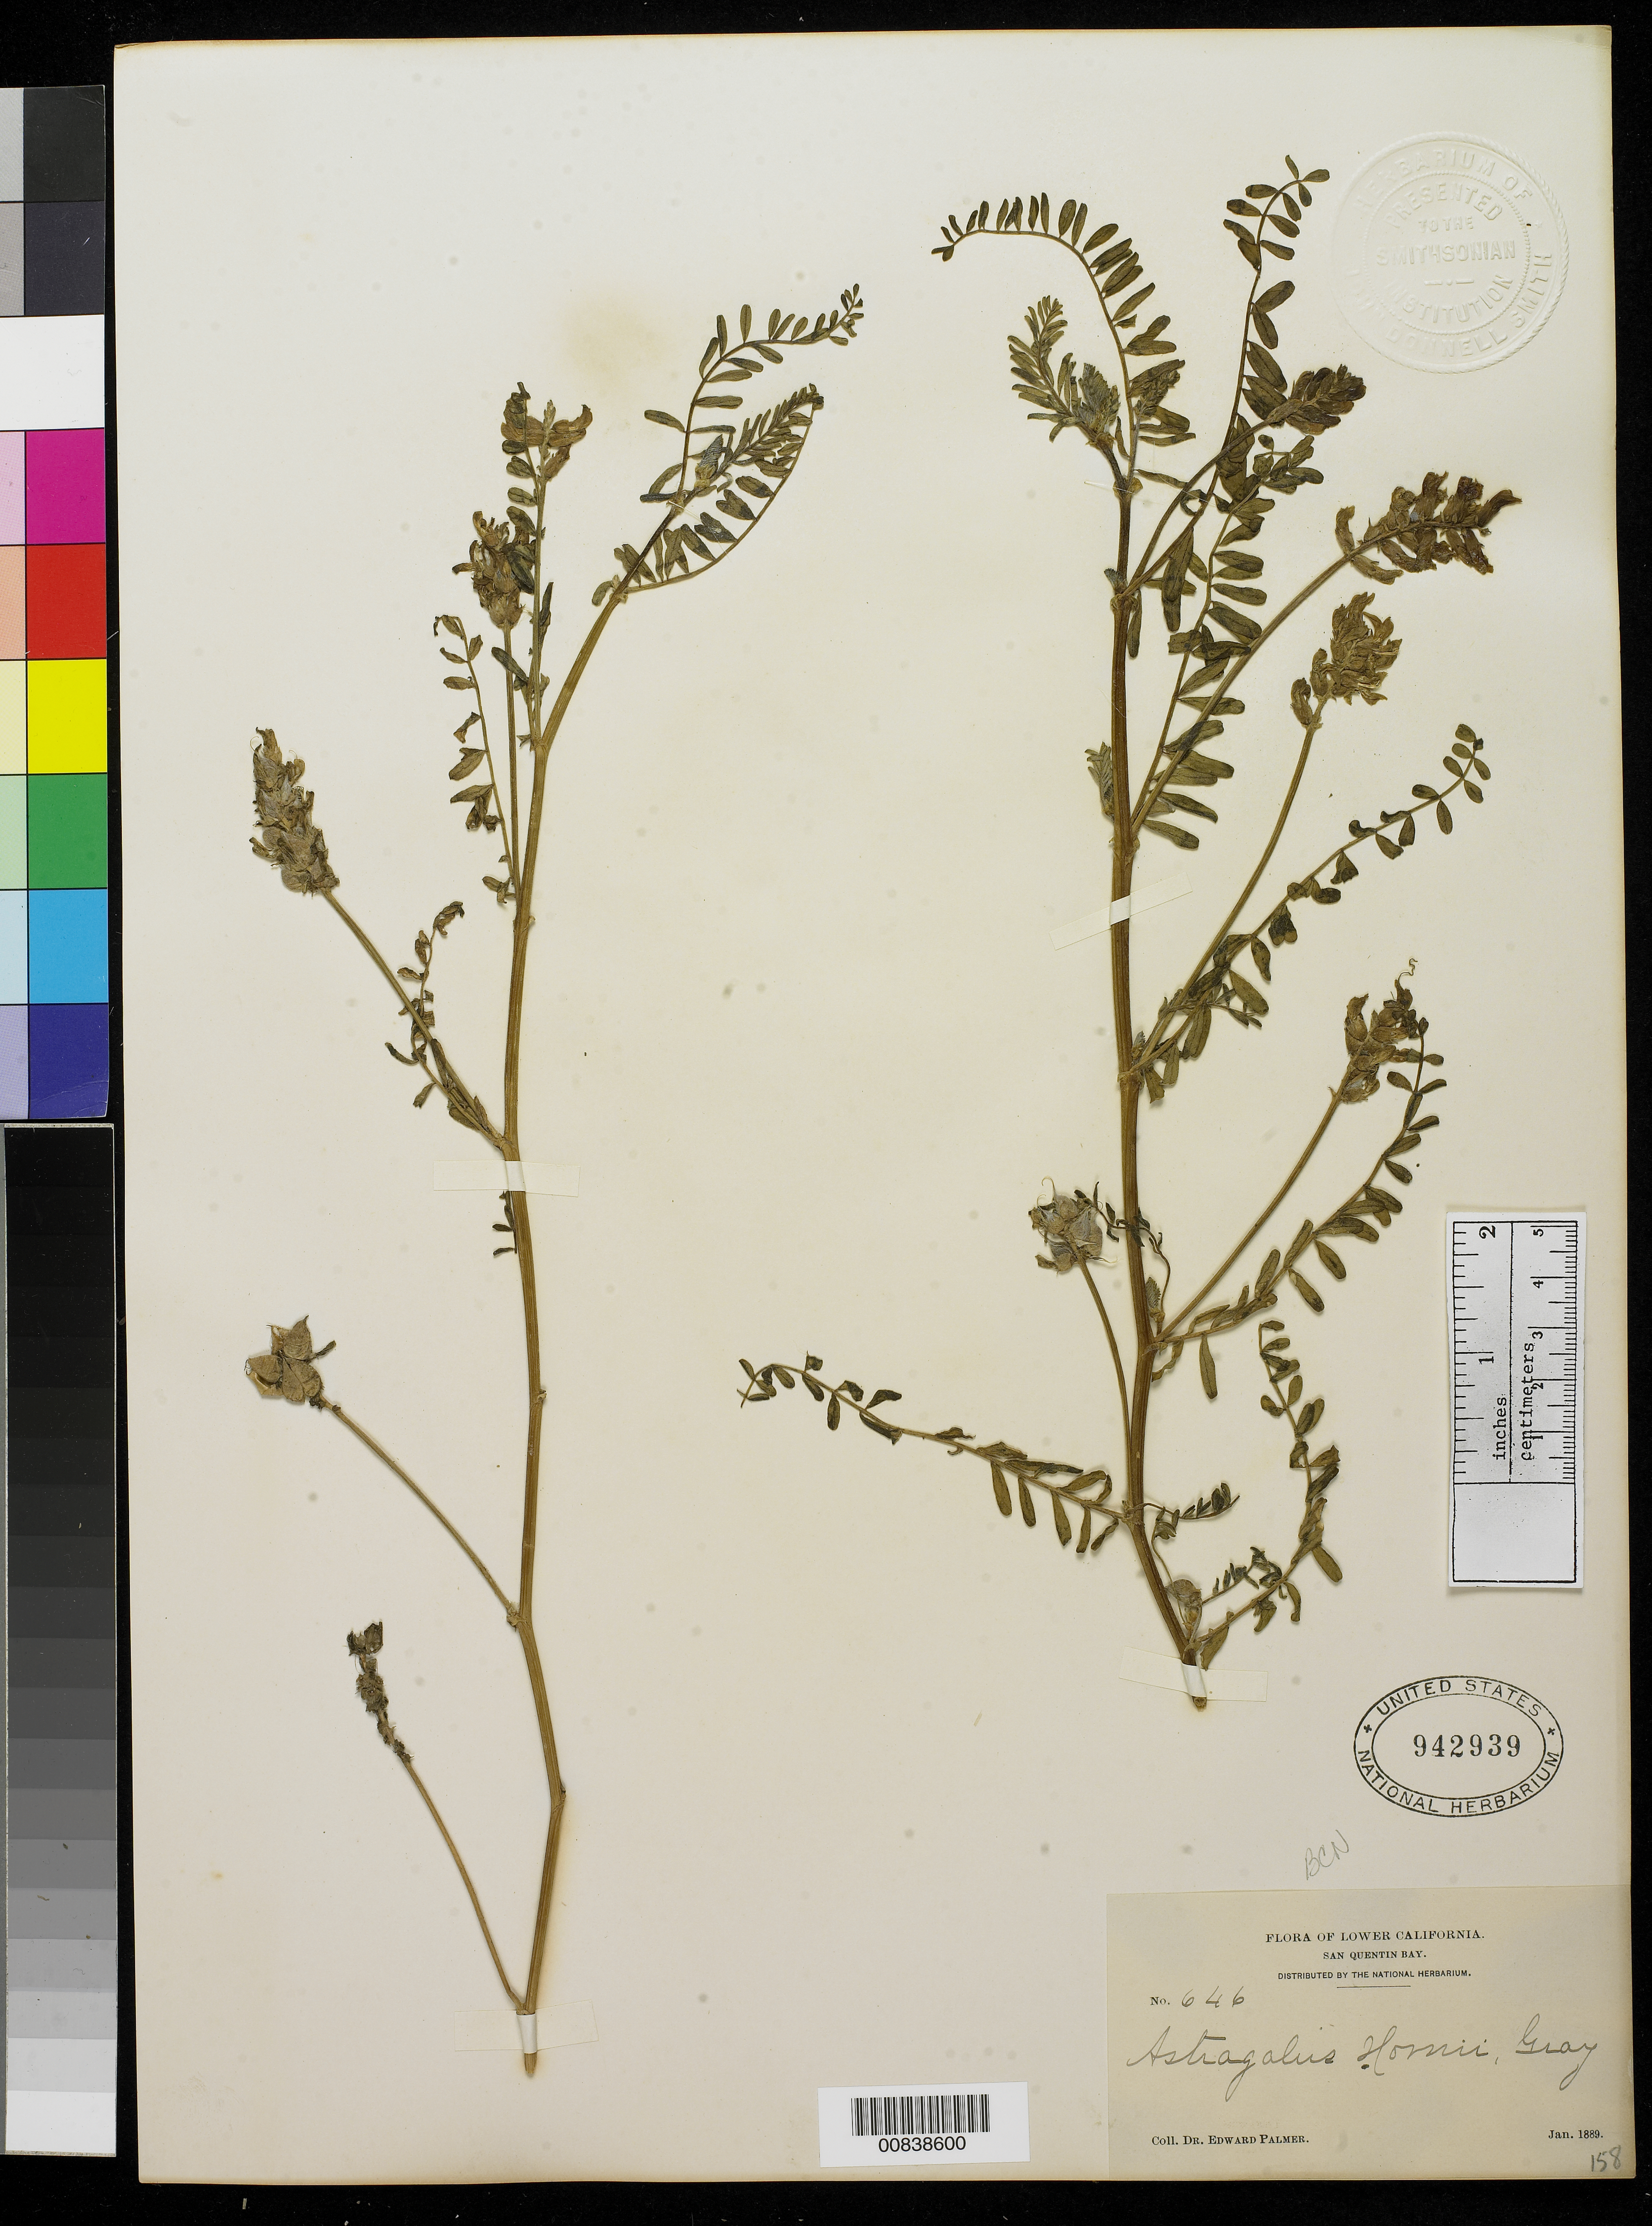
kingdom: Plantae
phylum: Tracheophyta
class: Magnoliopsida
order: Fabales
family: Fabaceae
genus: Astragalus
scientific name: Astragalus hornii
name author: A. Gray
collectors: E. Palmer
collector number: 646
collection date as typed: Jan 1889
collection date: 1889-01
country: Mexico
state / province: Baja California Norte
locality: San Quentin Bay, Baja California.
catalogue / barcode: US 942939